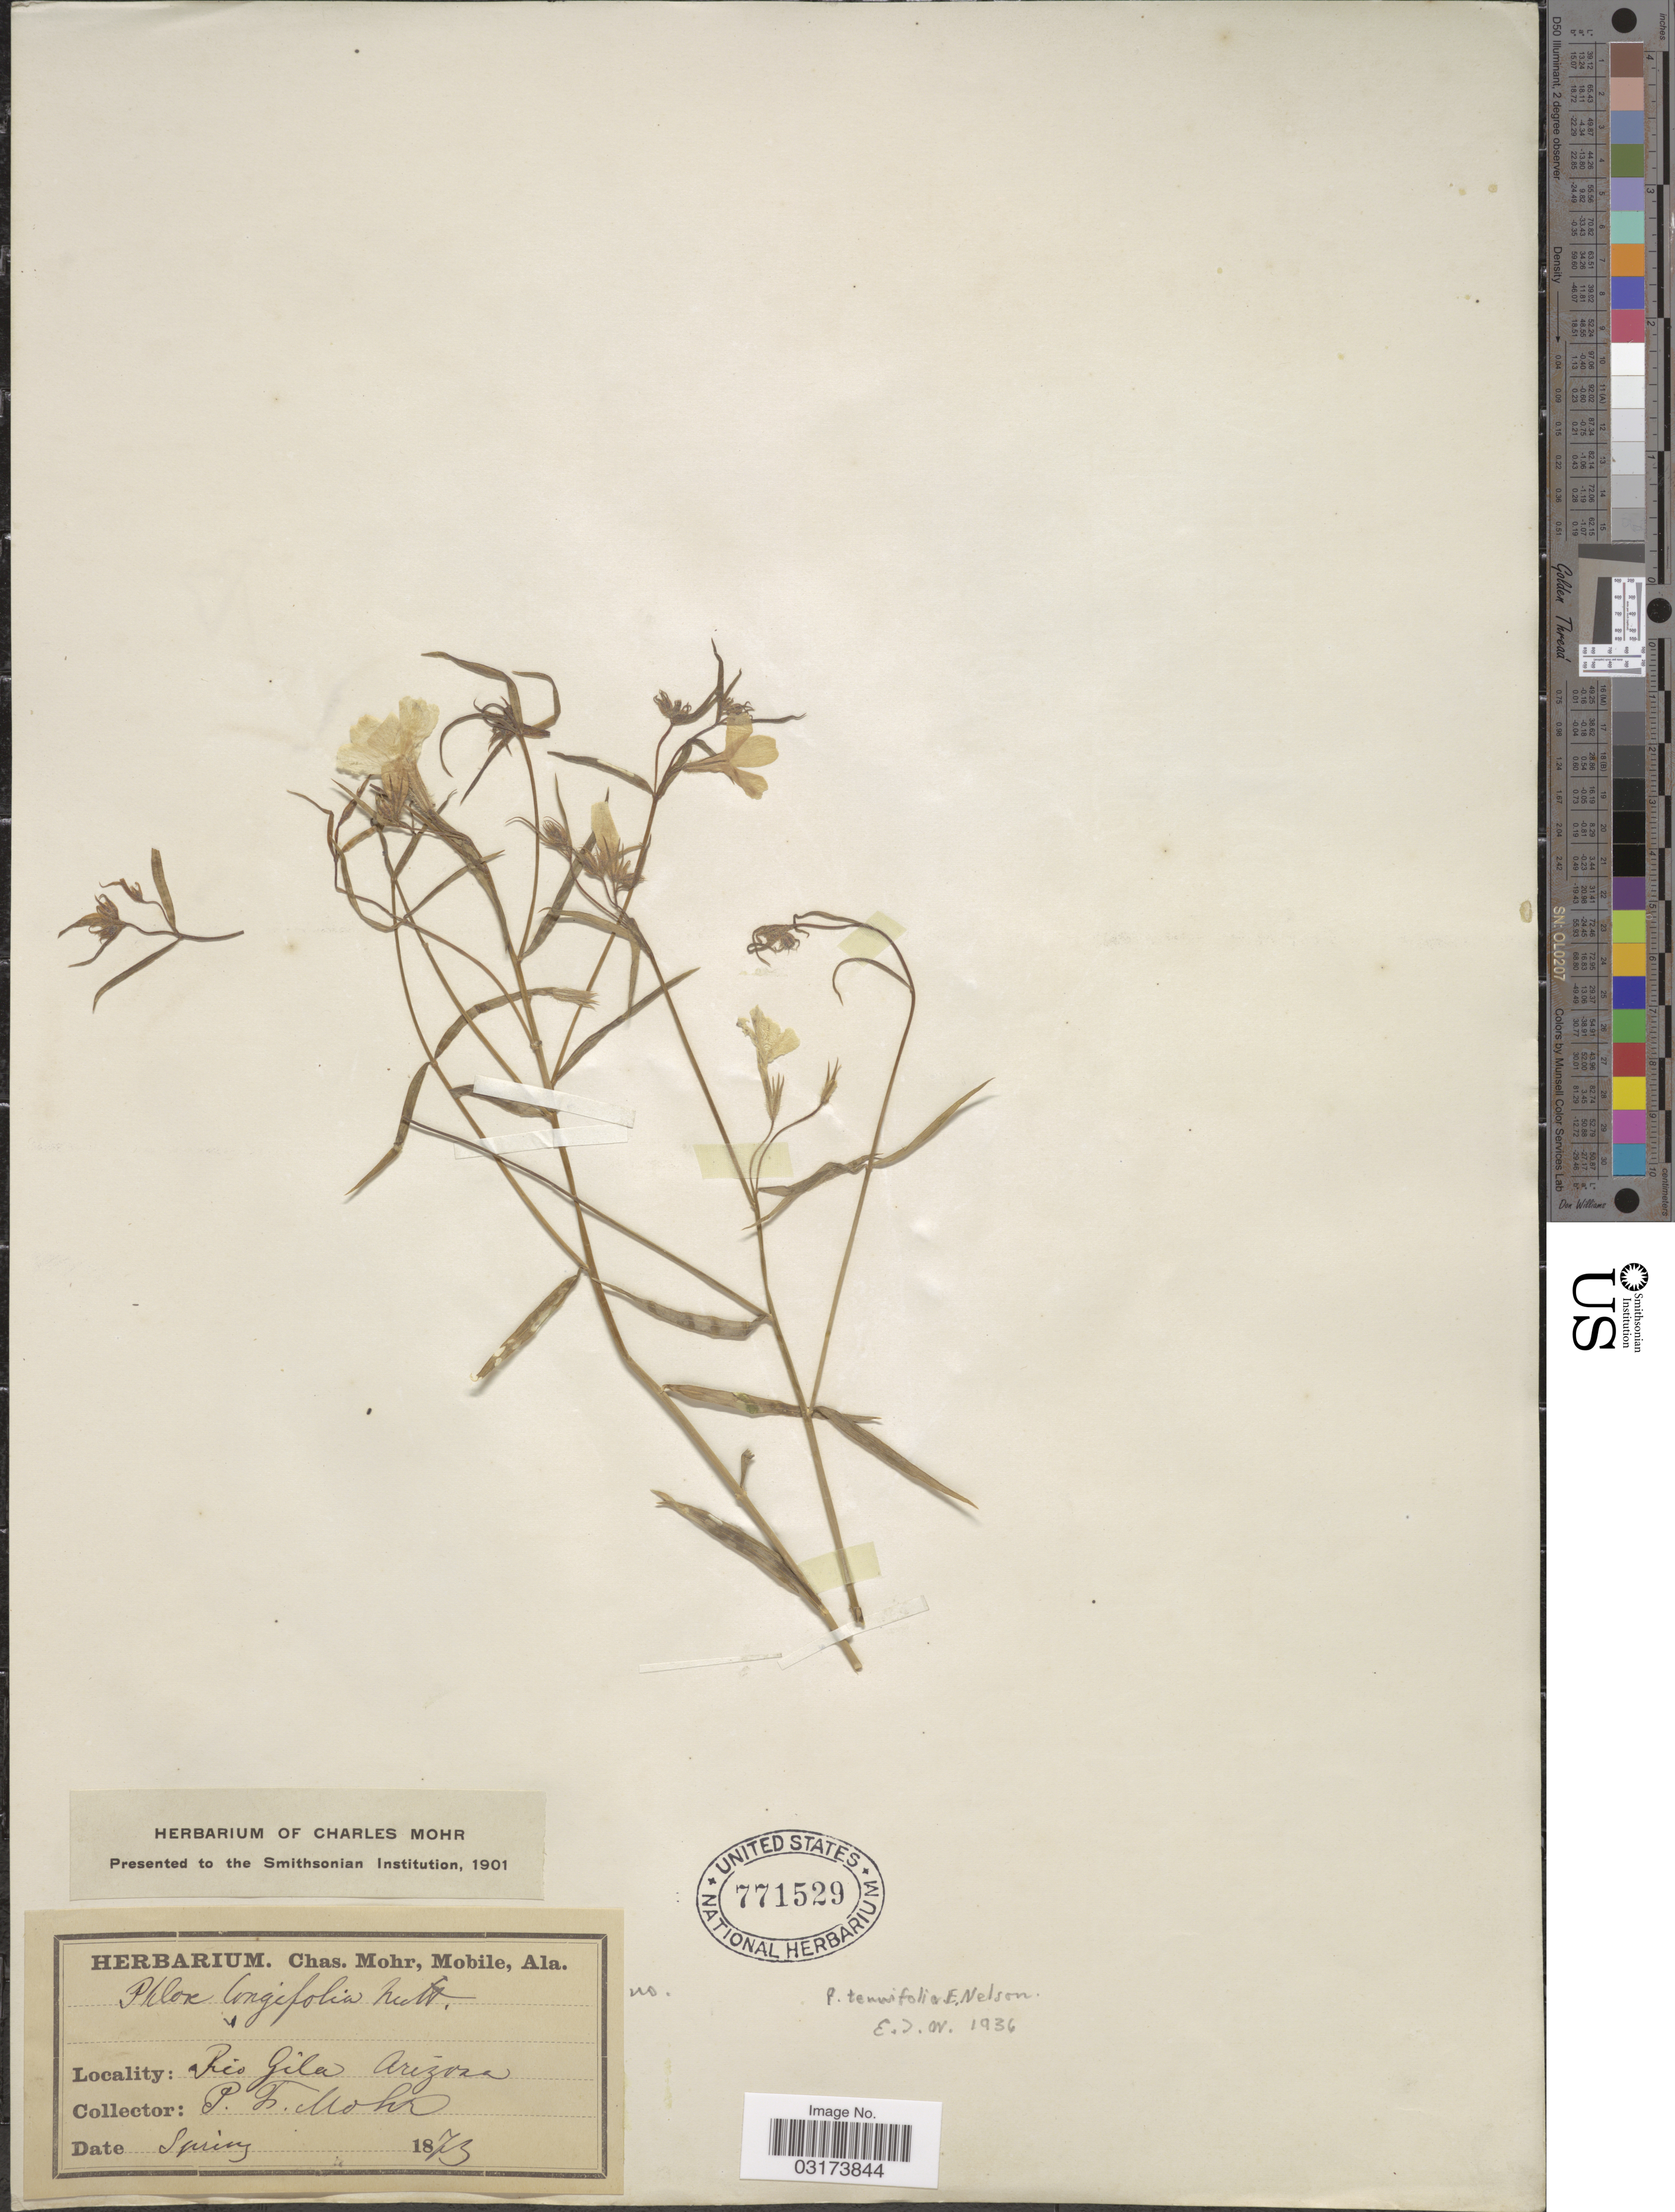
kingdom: Plantae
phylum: Tracheophyta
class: Magnoliopsida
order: Ericales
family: Polemoniaceae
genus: Phlox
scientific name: Phlox tenuifolia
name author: E.E. Nelson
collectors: P. F. Mohr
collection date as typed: Spring 1873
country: United States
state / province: Arizona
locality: Rio Gila.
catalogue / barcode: US 771529